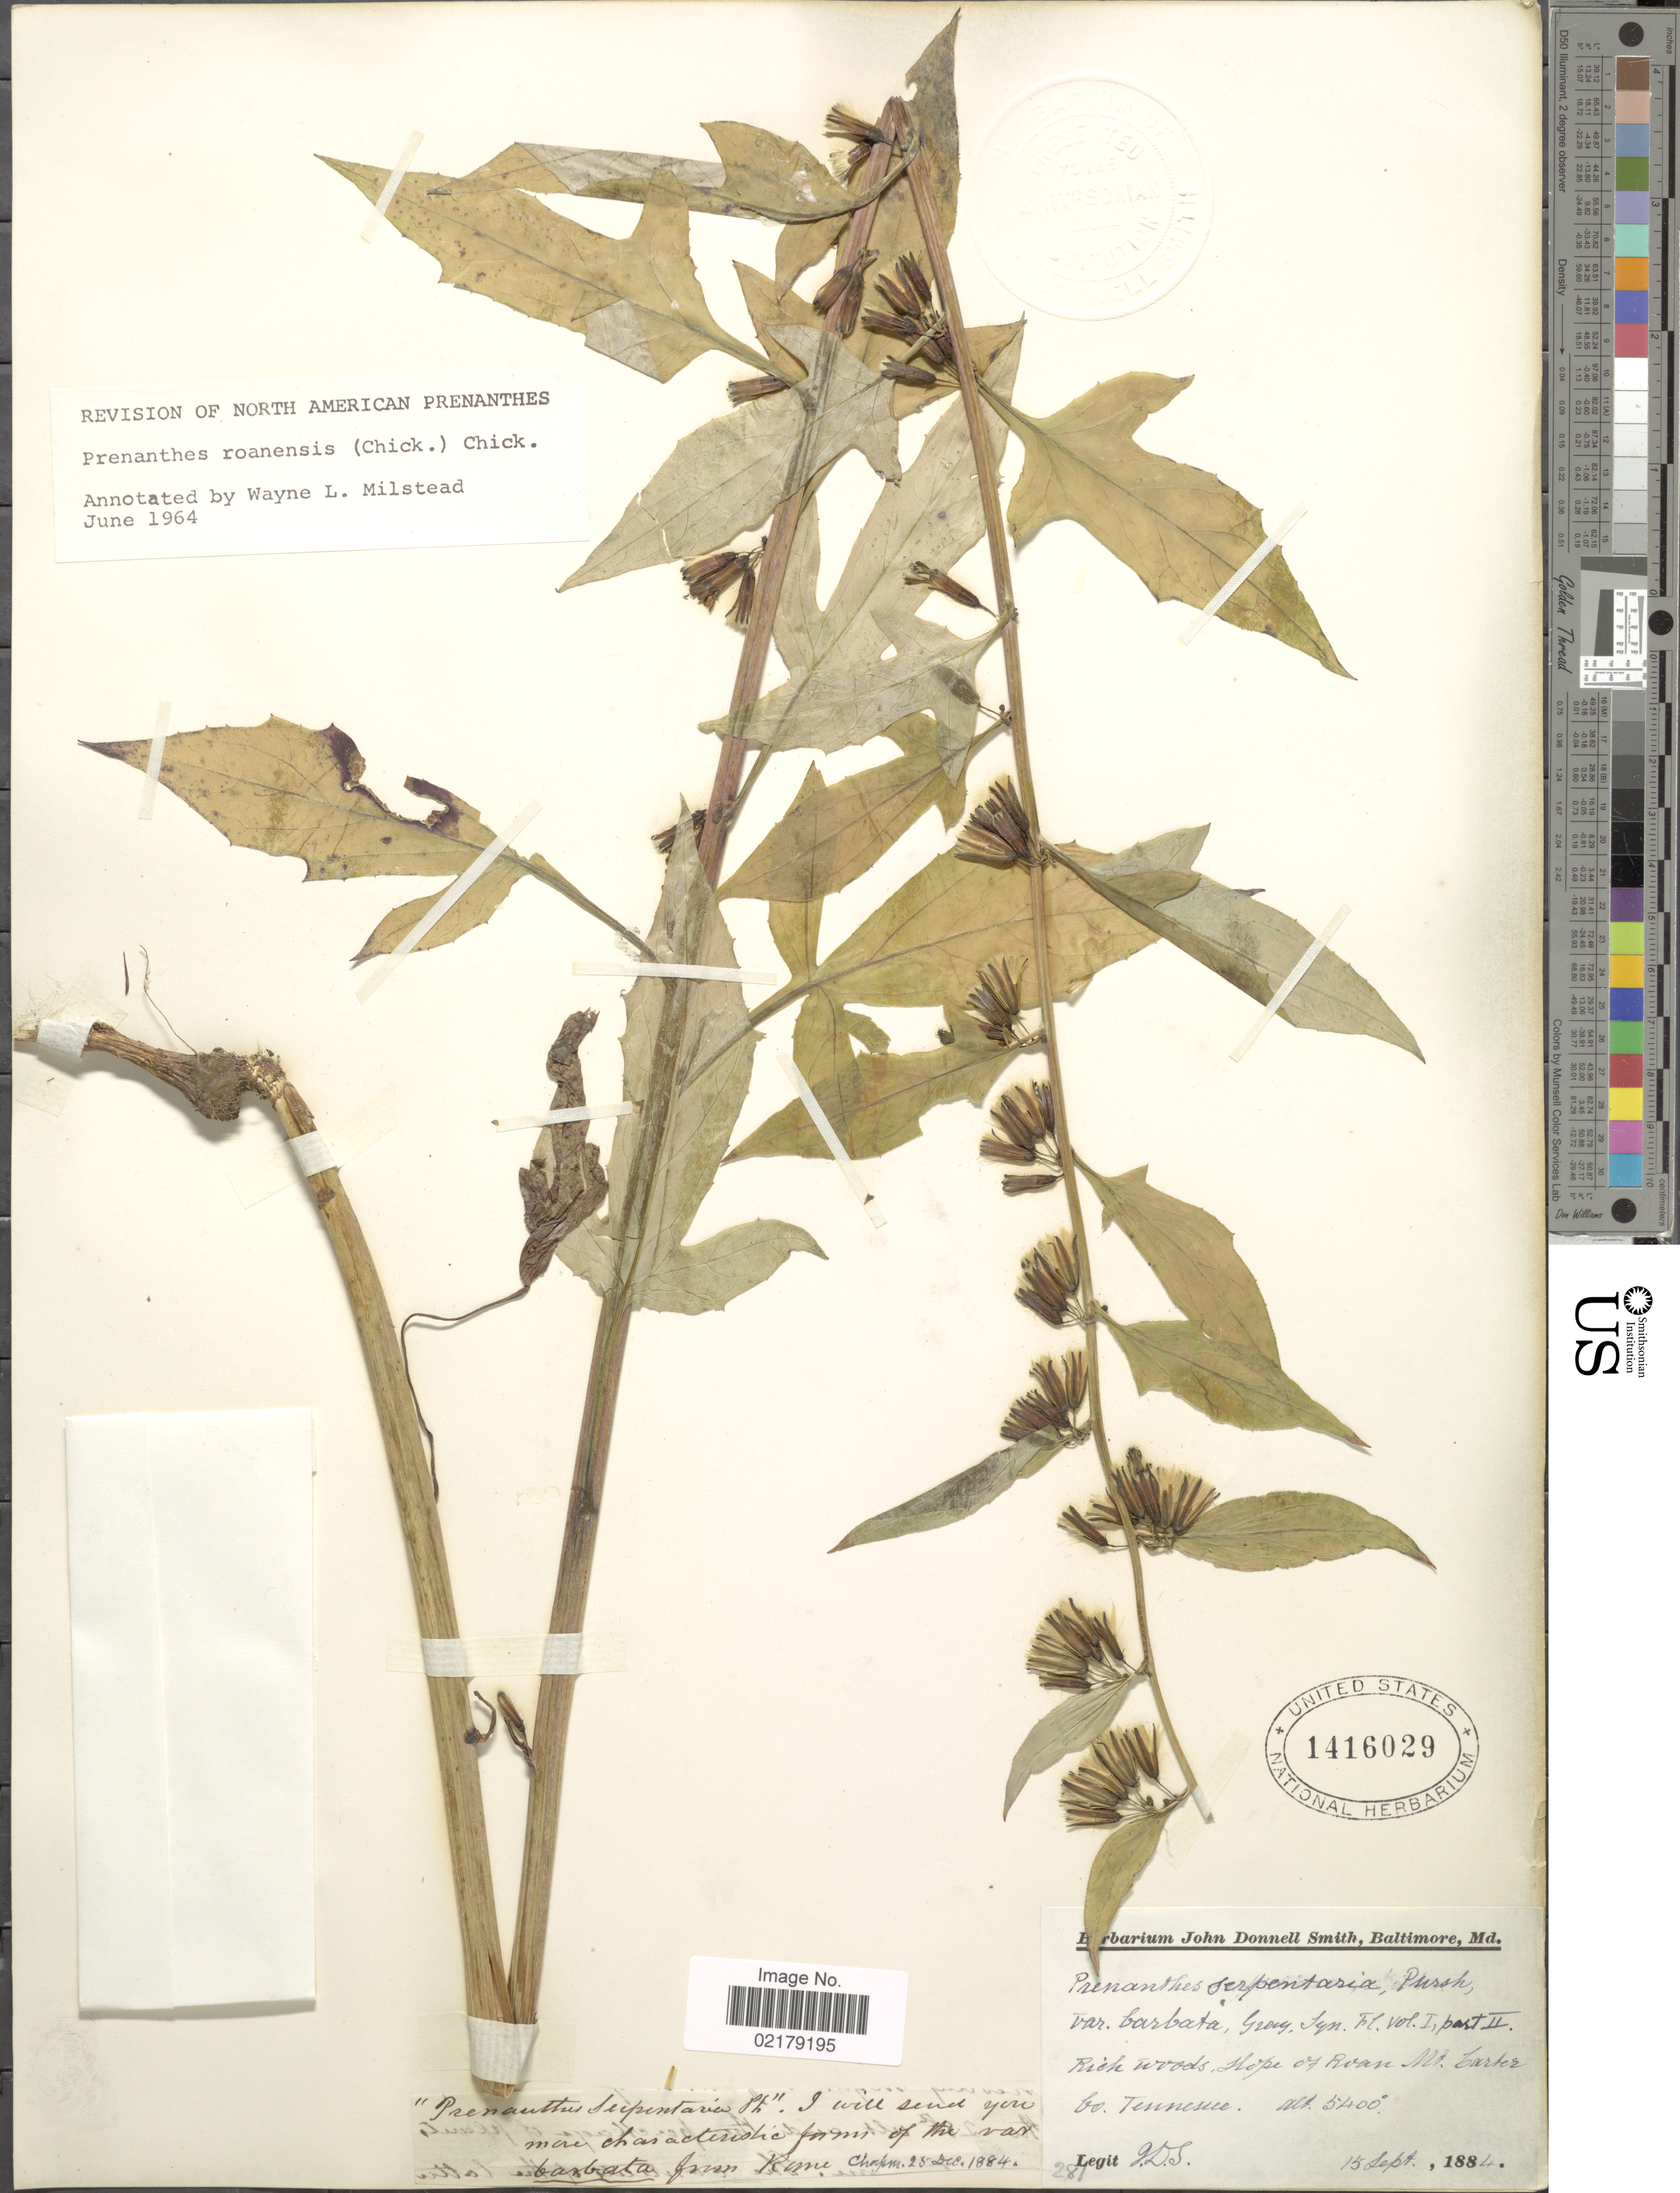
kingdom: Plantae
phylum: Tracheophyta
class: Magnoliopsida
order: Asterales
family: Asteraceae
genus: Nabalus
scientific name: Nabalus roanensis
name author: Chickering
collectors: J. Donnell Smith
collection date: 1884-09-15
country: United States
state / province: Tennessee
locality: Rich woods, slope of Roan Mt Carter Co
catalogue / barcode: US 1416029